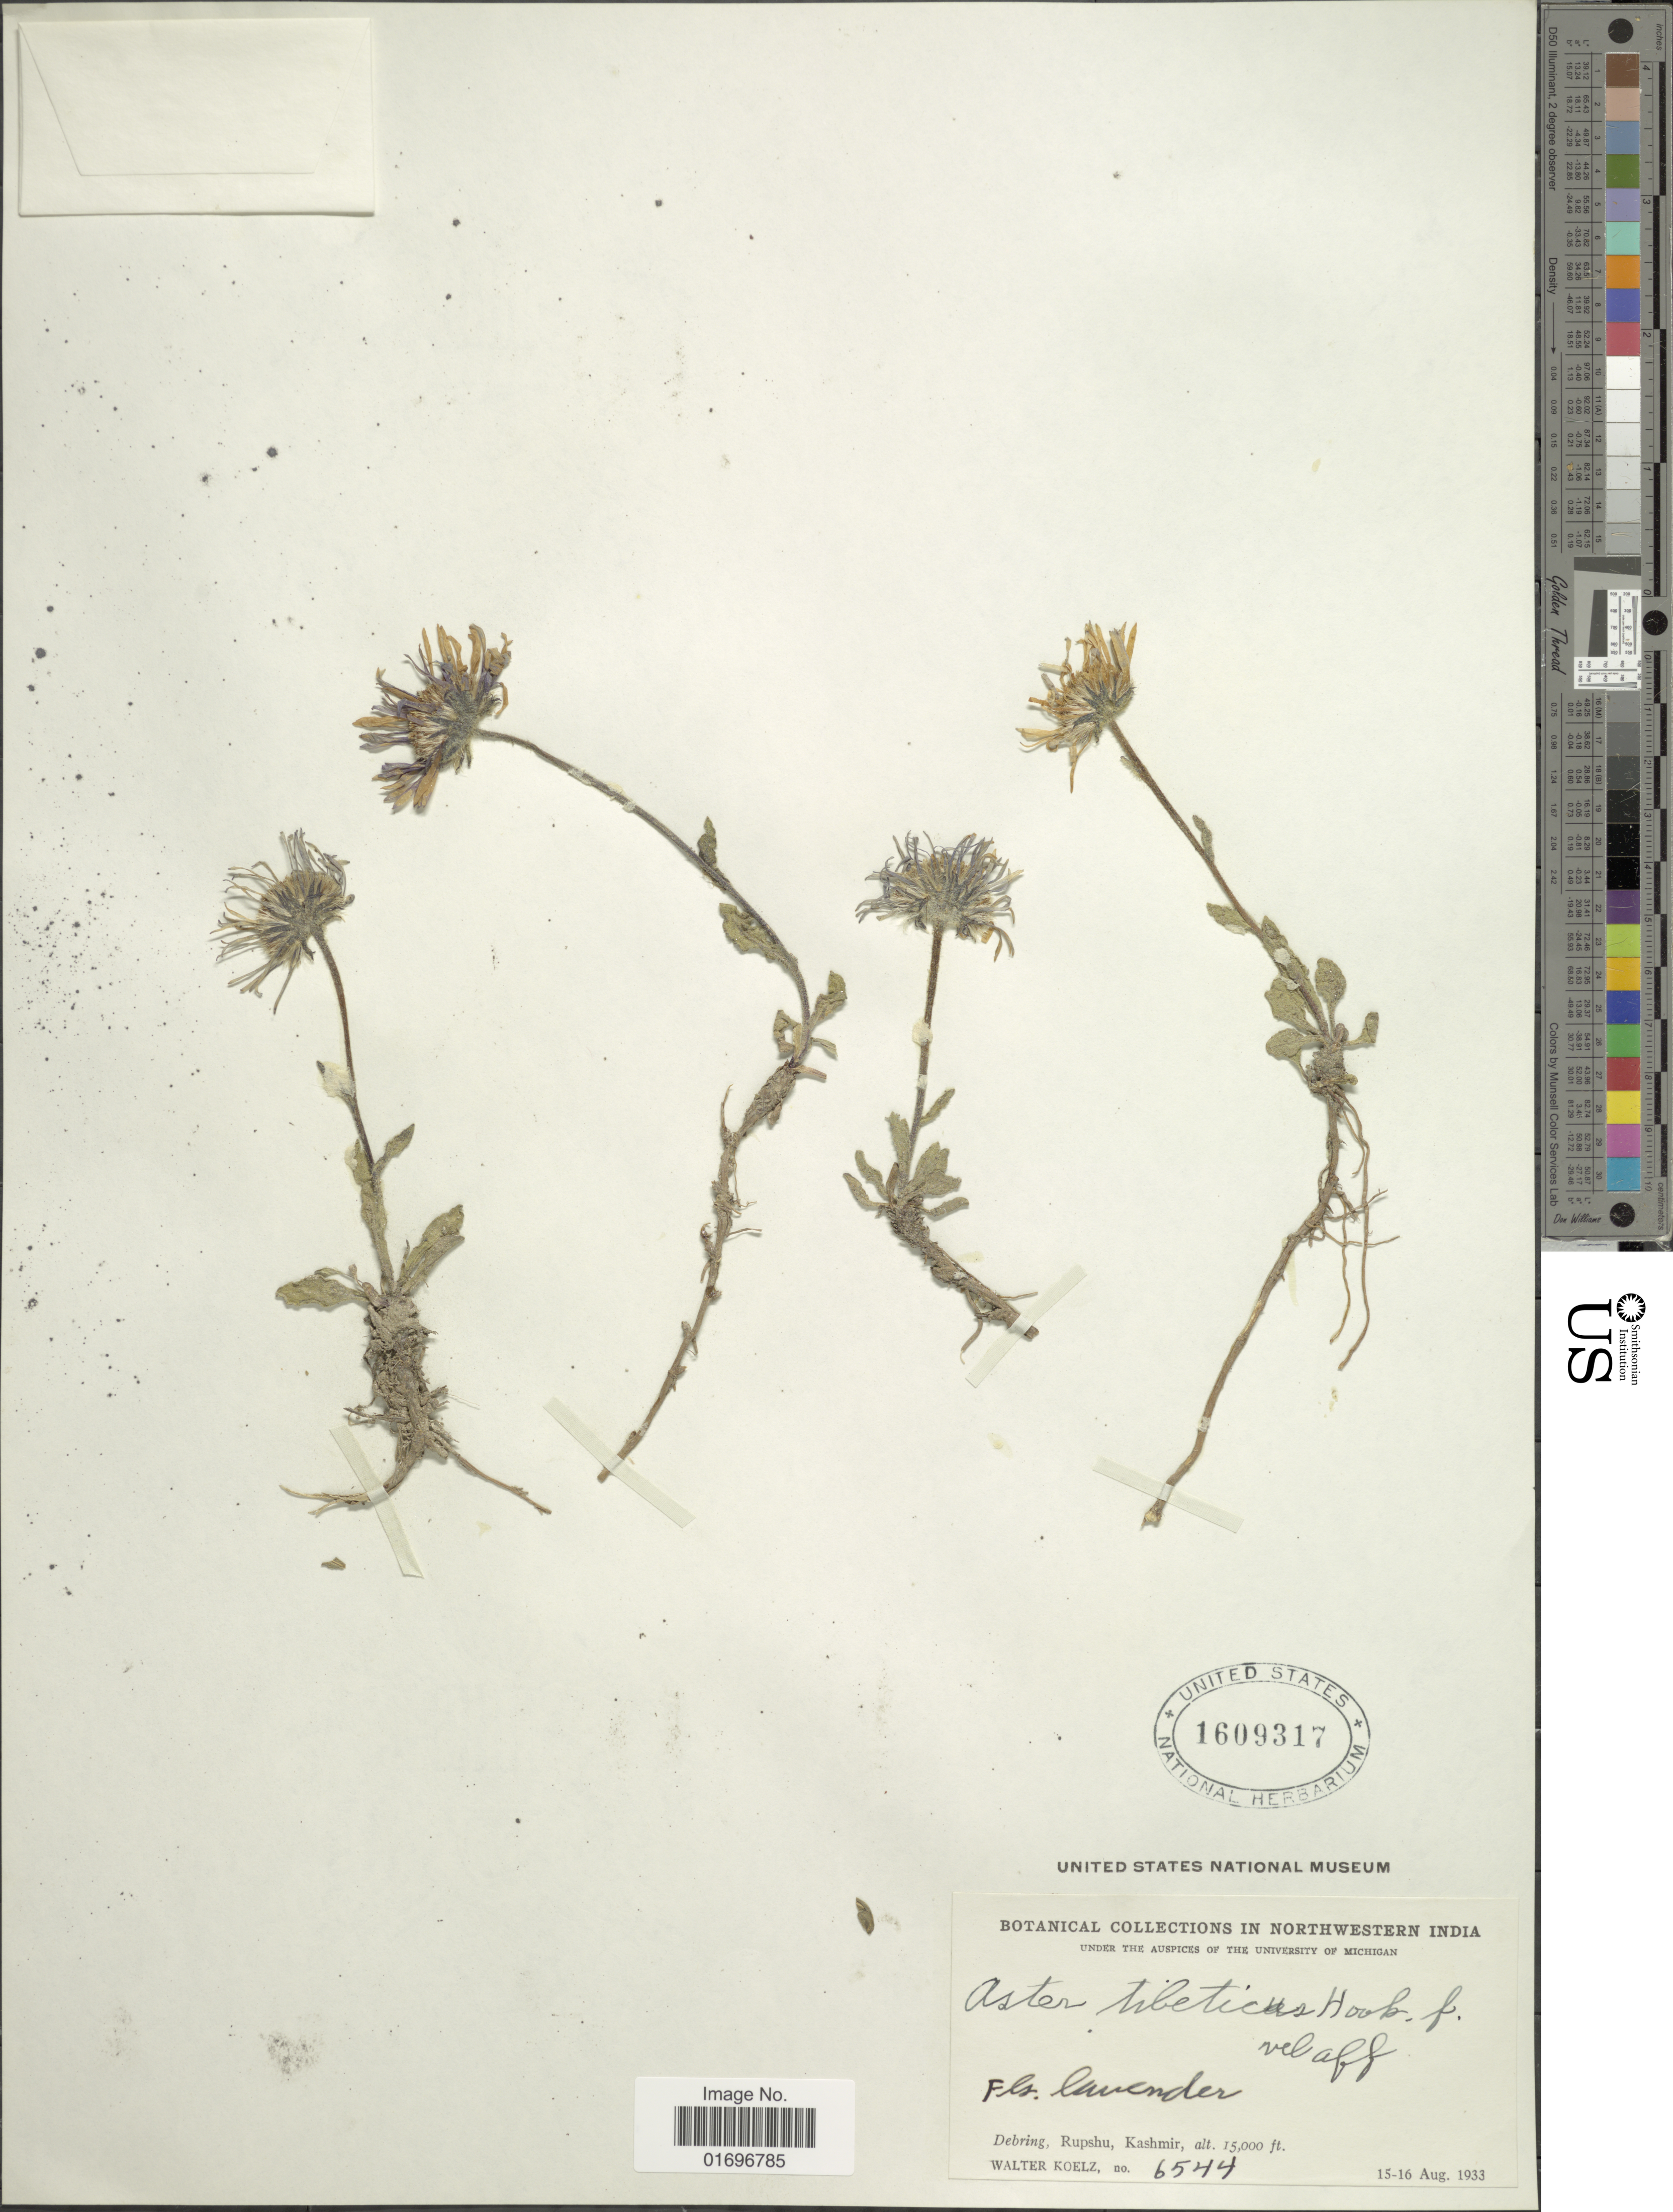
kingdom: Plantae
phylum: Tracheophyta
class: Magnoliopsida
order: Asterales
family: Asteraceae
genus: Aster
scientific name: Aster tibeticus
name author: Hook. f.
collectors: W. N. Koelz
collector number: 6544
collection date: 1933-08-15/1933-08-16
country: India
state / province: Jammu and Kashmir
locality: Northwestern India. Debring, Rupshu, Kashmir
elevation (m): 4572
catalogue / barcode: US 1609317